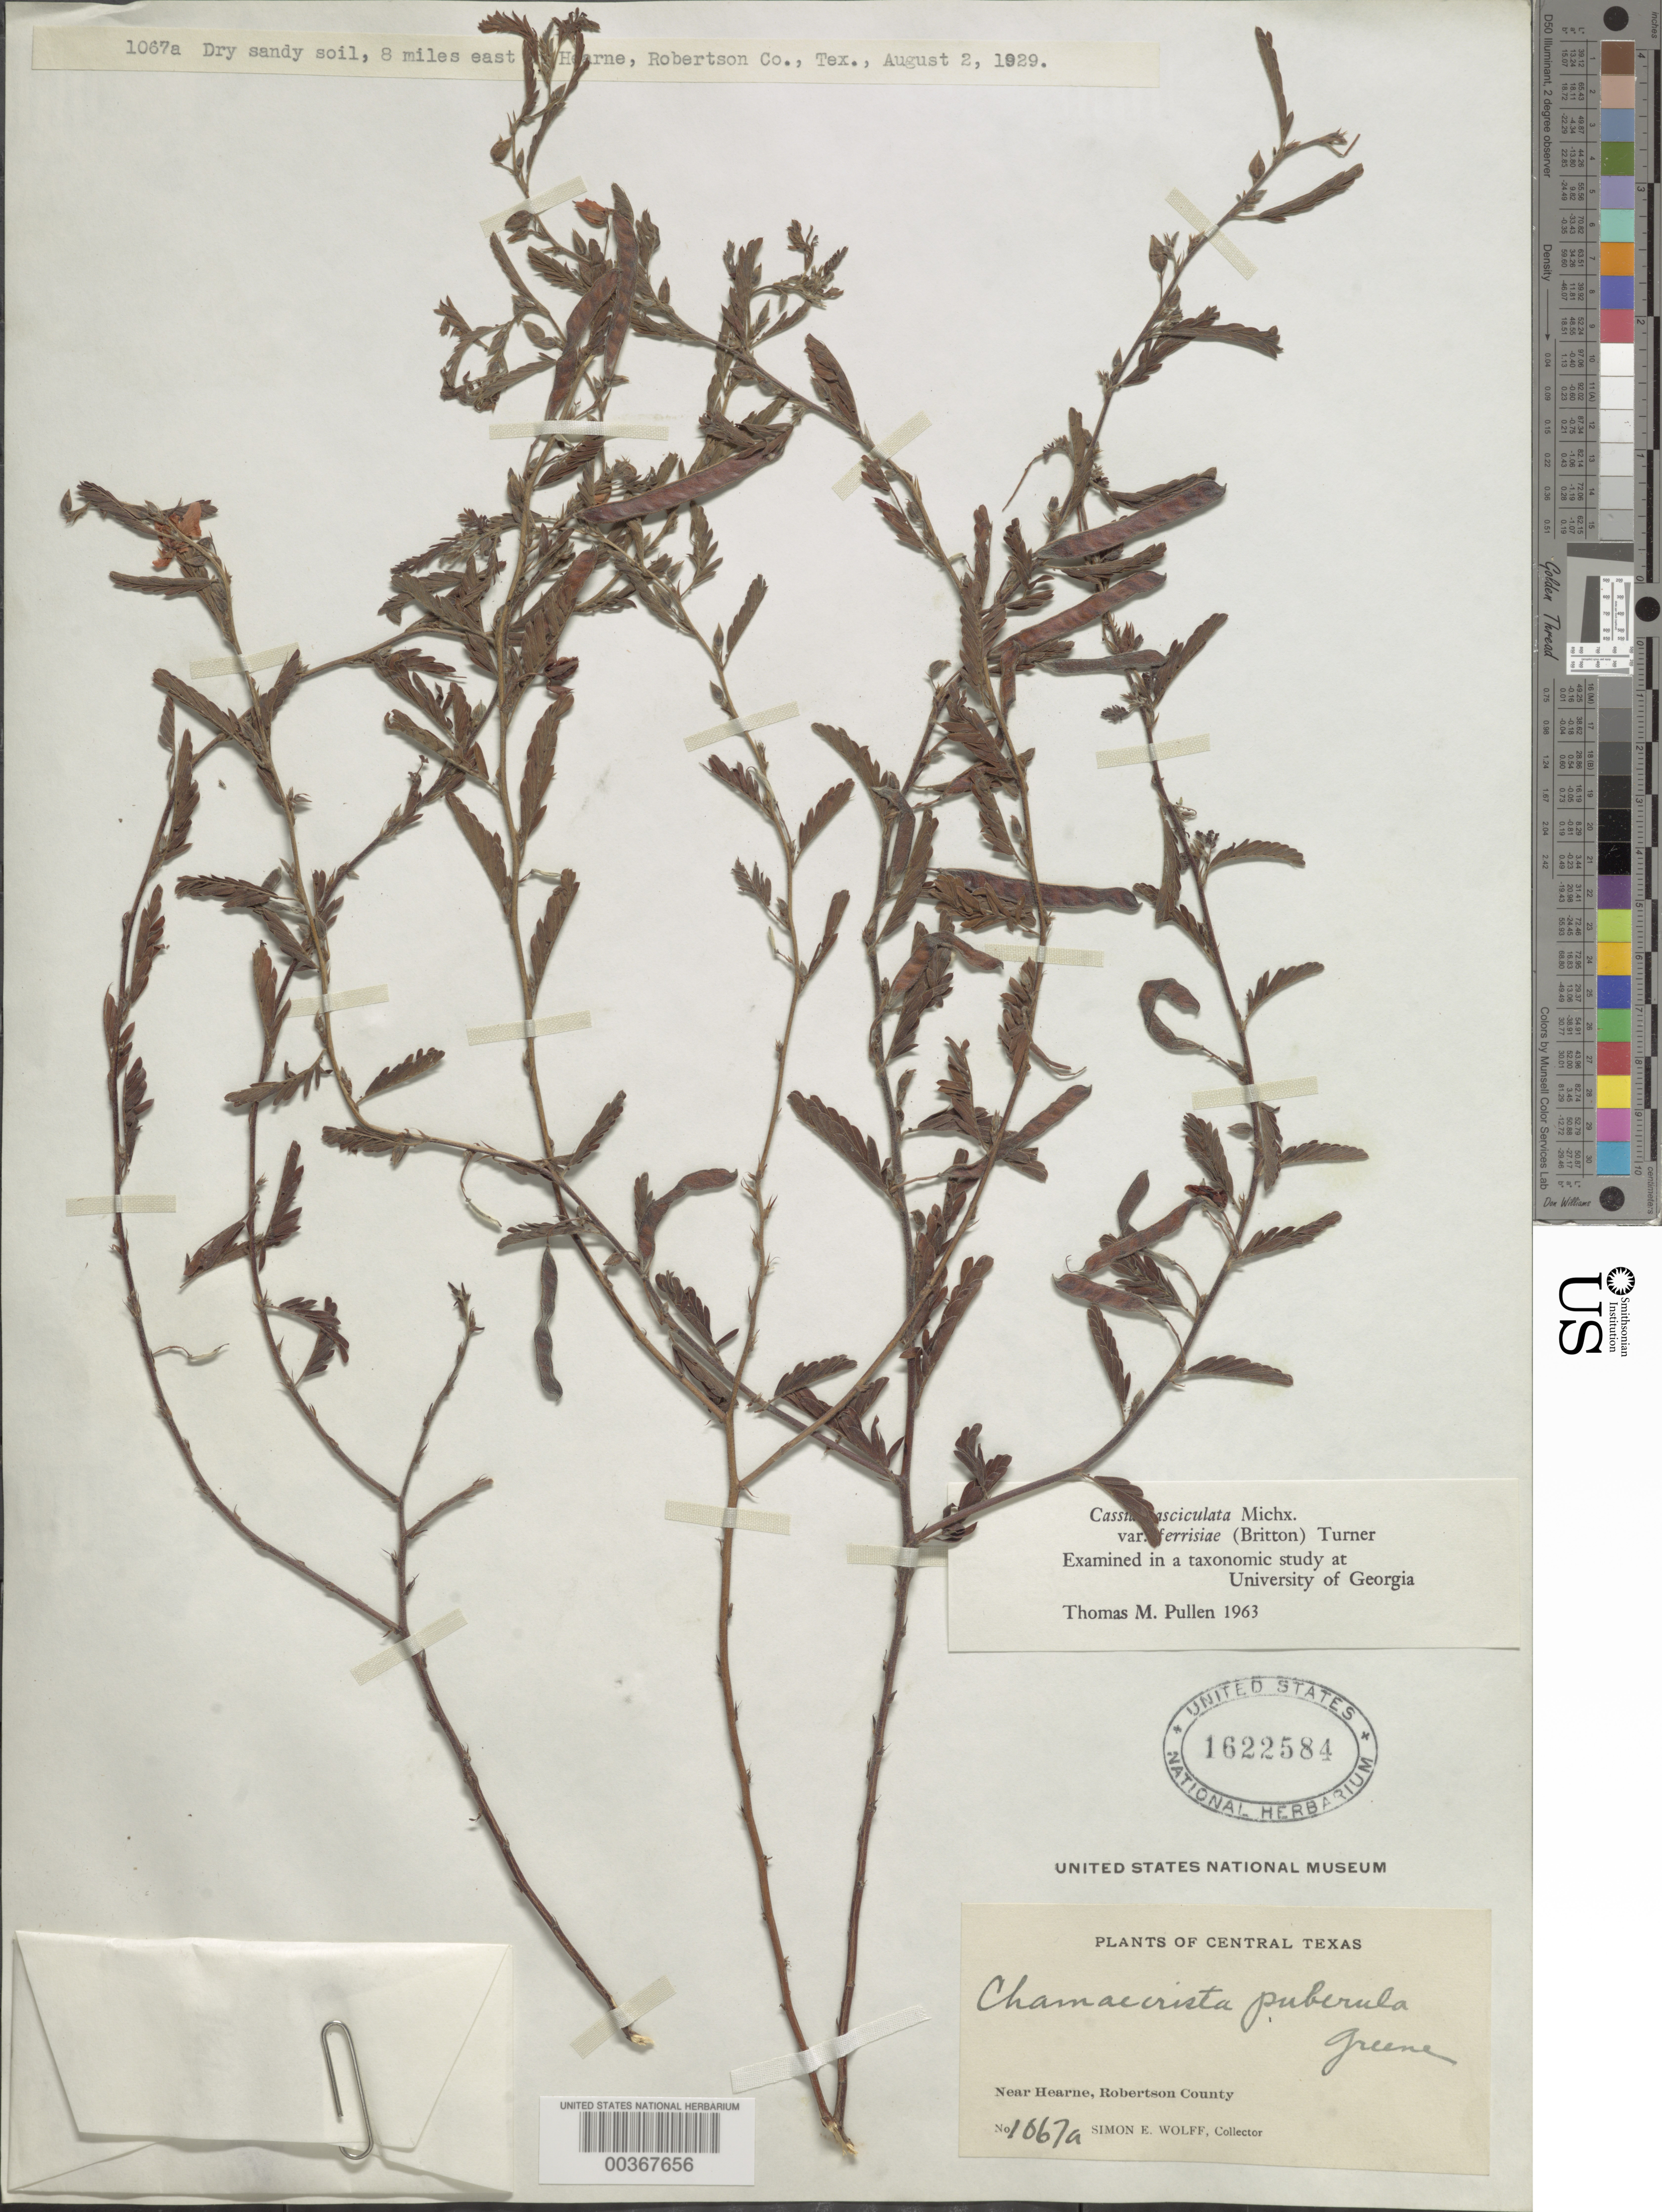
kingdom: Plantae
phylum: Tracheophyta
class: Magnoliopsida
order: Fabales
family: Fabaceae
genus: Chamaecrista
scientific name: Chamaecrista fasciculata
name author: (Michx.) Greene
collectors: S. E. Wolff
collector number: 1067a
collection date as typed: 02 Aug 1929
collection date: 1929-08-02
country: United States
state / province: Texas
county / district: Robertson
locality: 8 mi e of hearne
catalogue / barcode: US 1622584